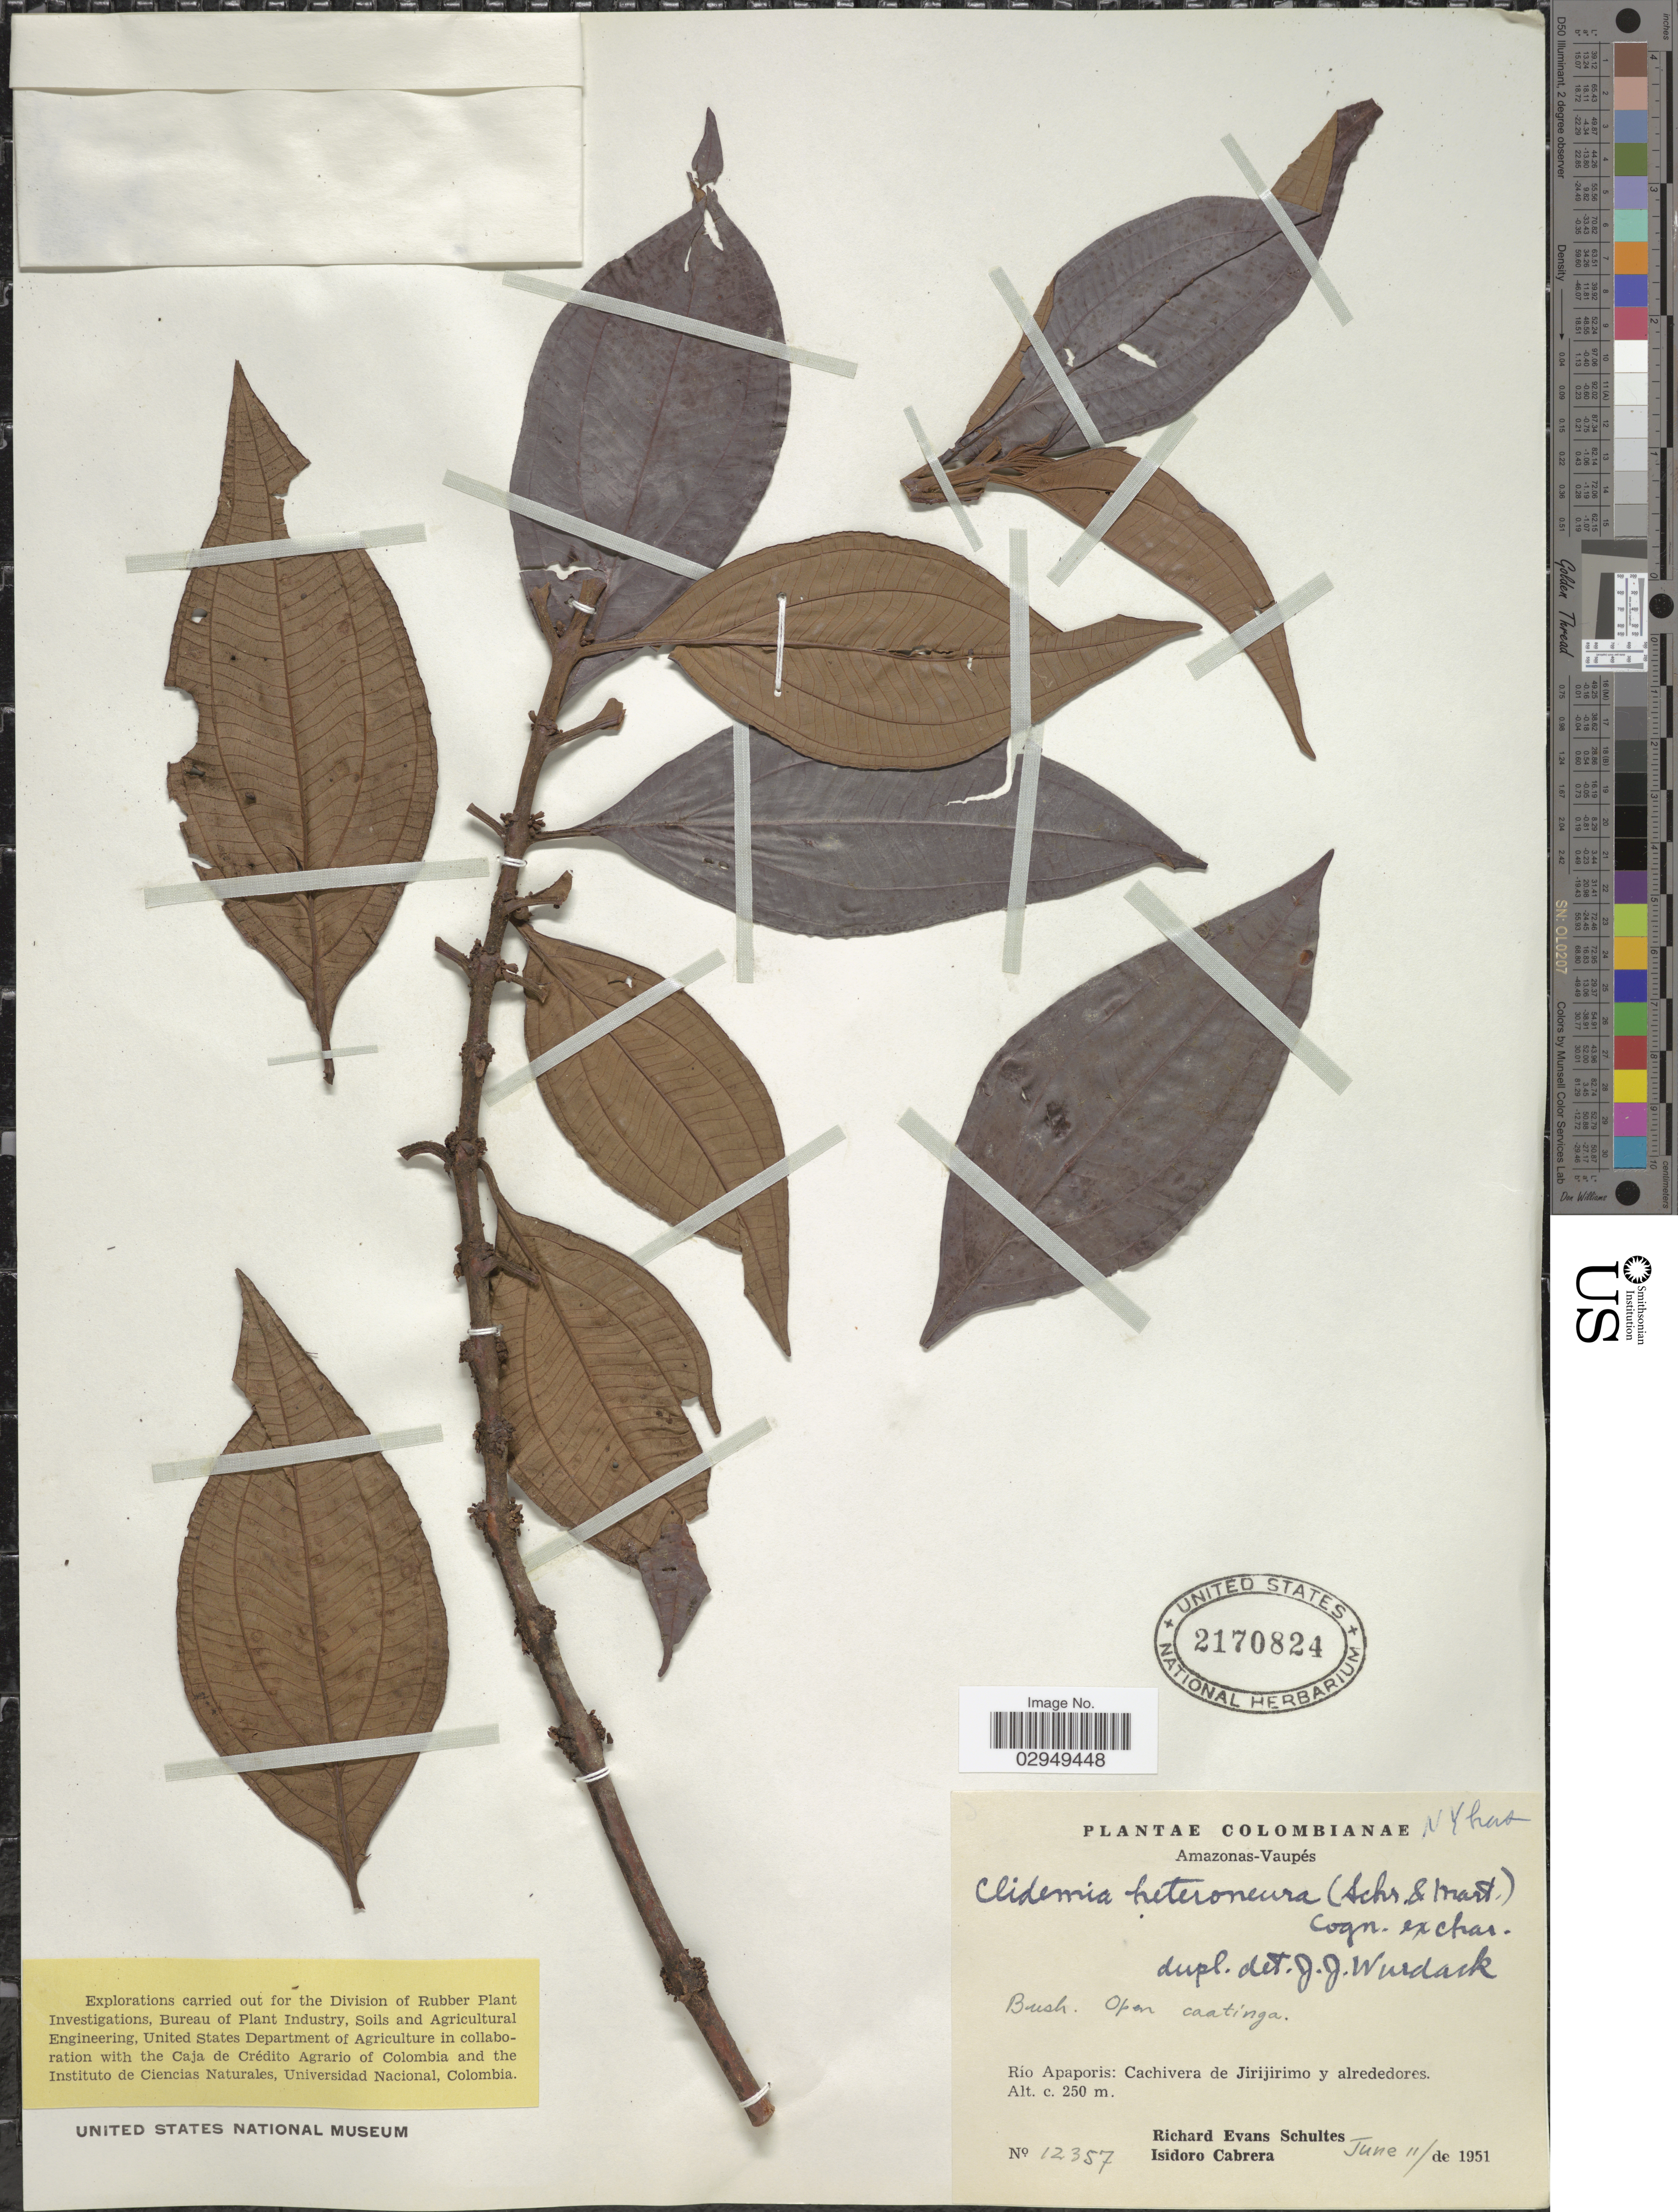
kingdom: Plantae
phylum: Tracheophyta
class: Magnoliopsida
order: Myrtales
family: Melastomataceae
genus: Clidemia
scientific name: Clidemia heteroneura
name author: (DC.) Cogn.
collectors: R. E. Schultes & I. Cabrera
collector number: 12357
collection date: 1951-06-11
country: Colombia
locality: Amazonas-Vaupés. Río Apaporis: Cachivera de Jirijirimo y alrededores.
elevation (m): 250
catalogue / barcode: US 2170824